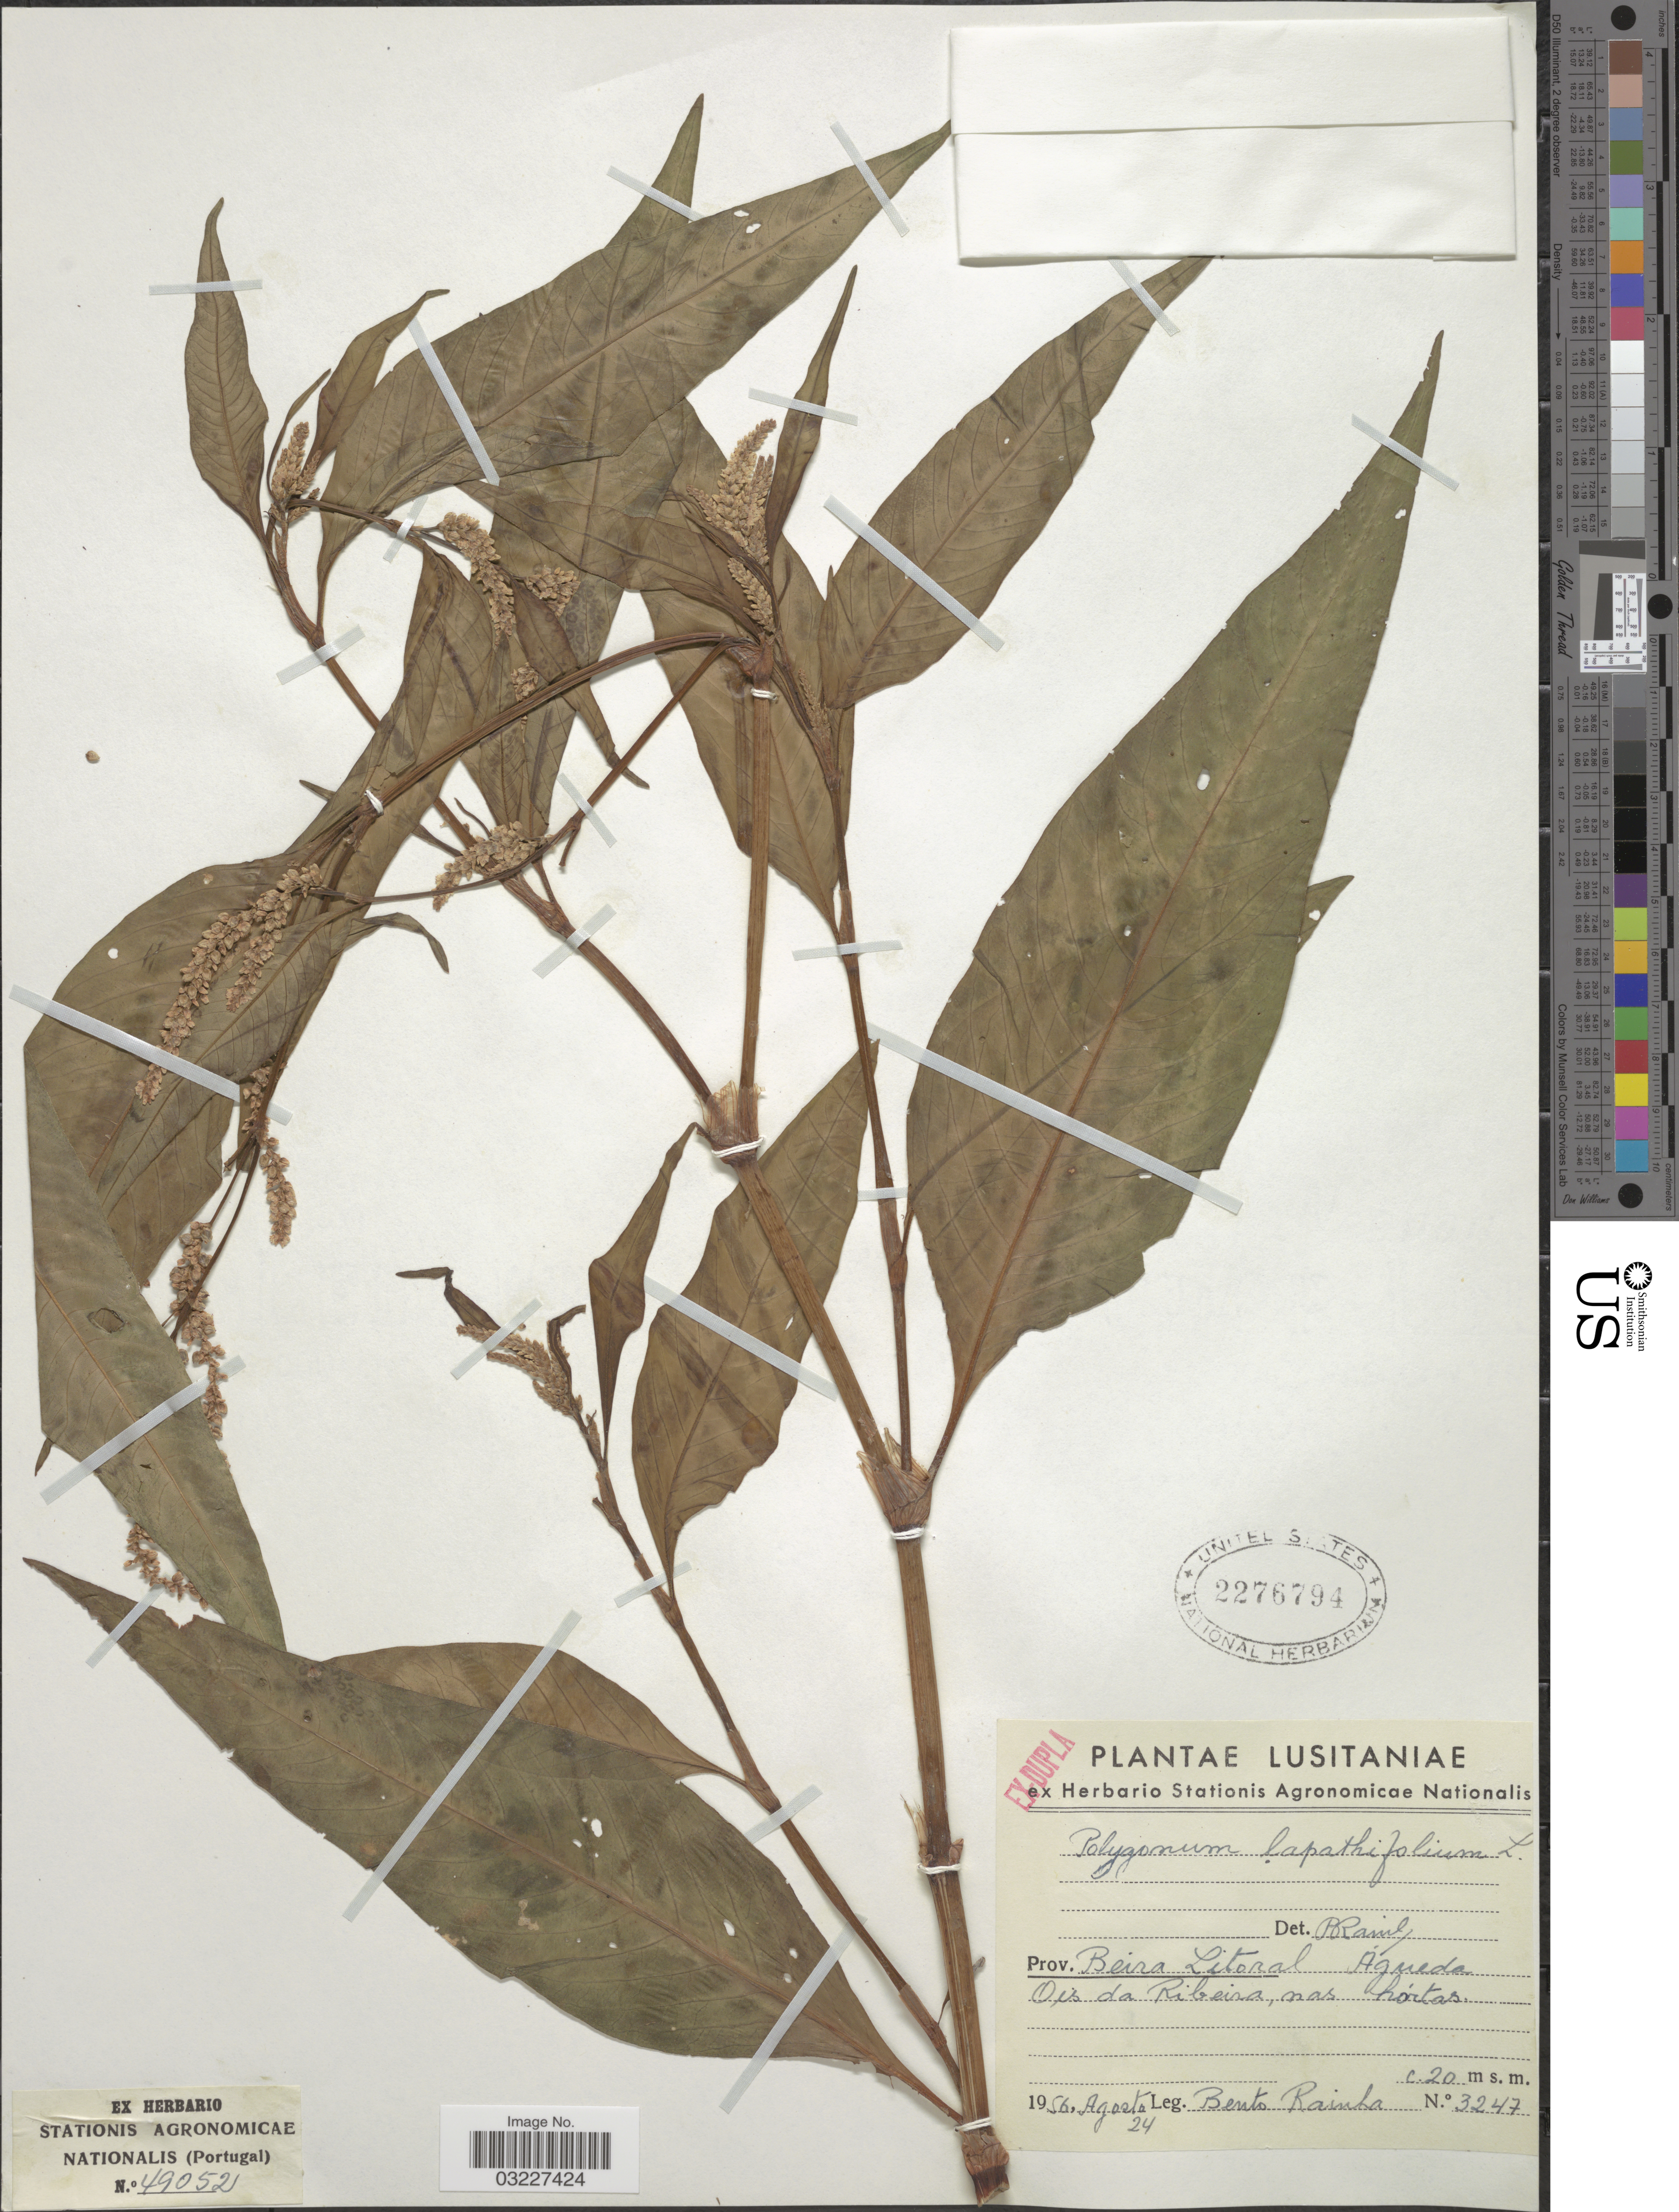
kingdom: Plantae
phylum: Tracheophyta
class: Magnoliopsida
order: Caryophyllales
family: Polygonaceae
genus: Polygonum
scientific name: Polygonum lapathifolium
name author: L.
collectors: B. Rainha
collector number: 3247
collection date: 1956-08-24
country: Portugal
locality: Lusitaniae, Prov. Beira Litoral, Agueda Ois da Ribeira, mas hórtas.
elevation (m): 20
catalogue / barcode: US 2276794